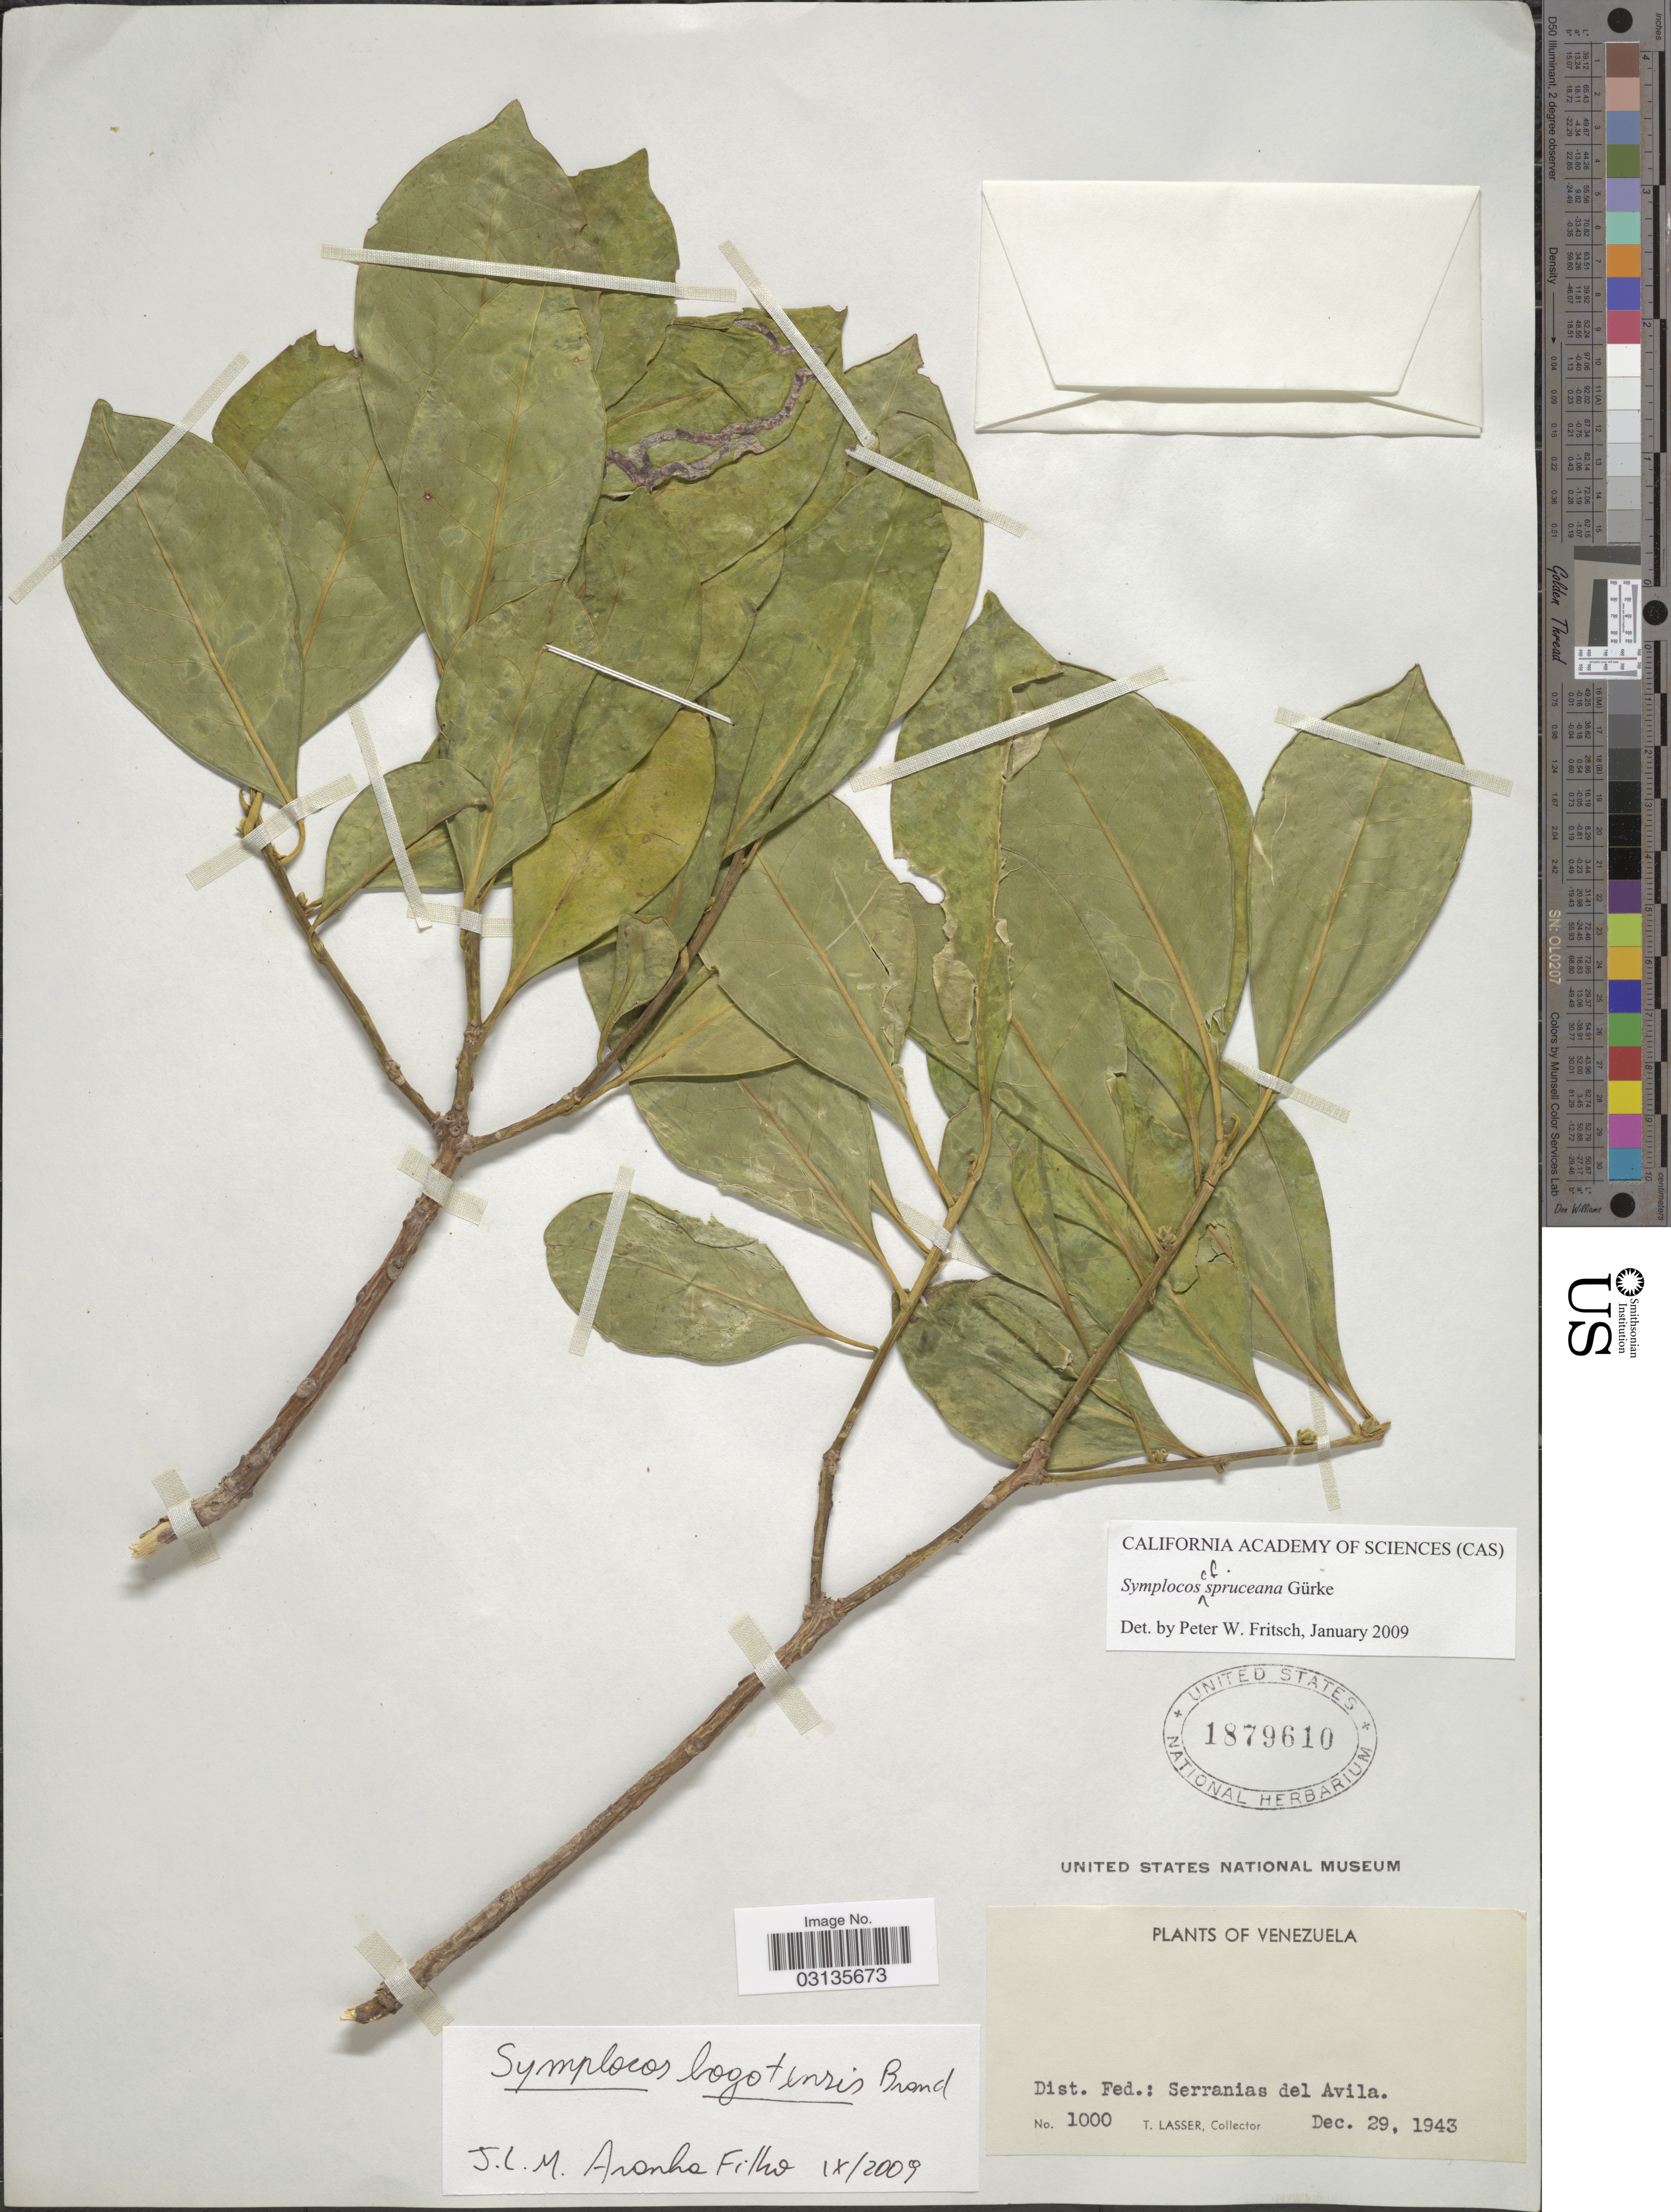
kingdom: Plantae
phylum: Tracheophyta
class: Magnoliopsida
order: Ericales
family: Symplocaceae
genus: Symplocos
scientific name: Symplocos bogotensis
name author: Brand in Engl.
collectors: T. Lasser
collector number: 1000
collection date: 1943-12-29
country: Venezuela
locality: Dist. Fed.: Serranias del Avila.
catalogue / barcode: US 1879610